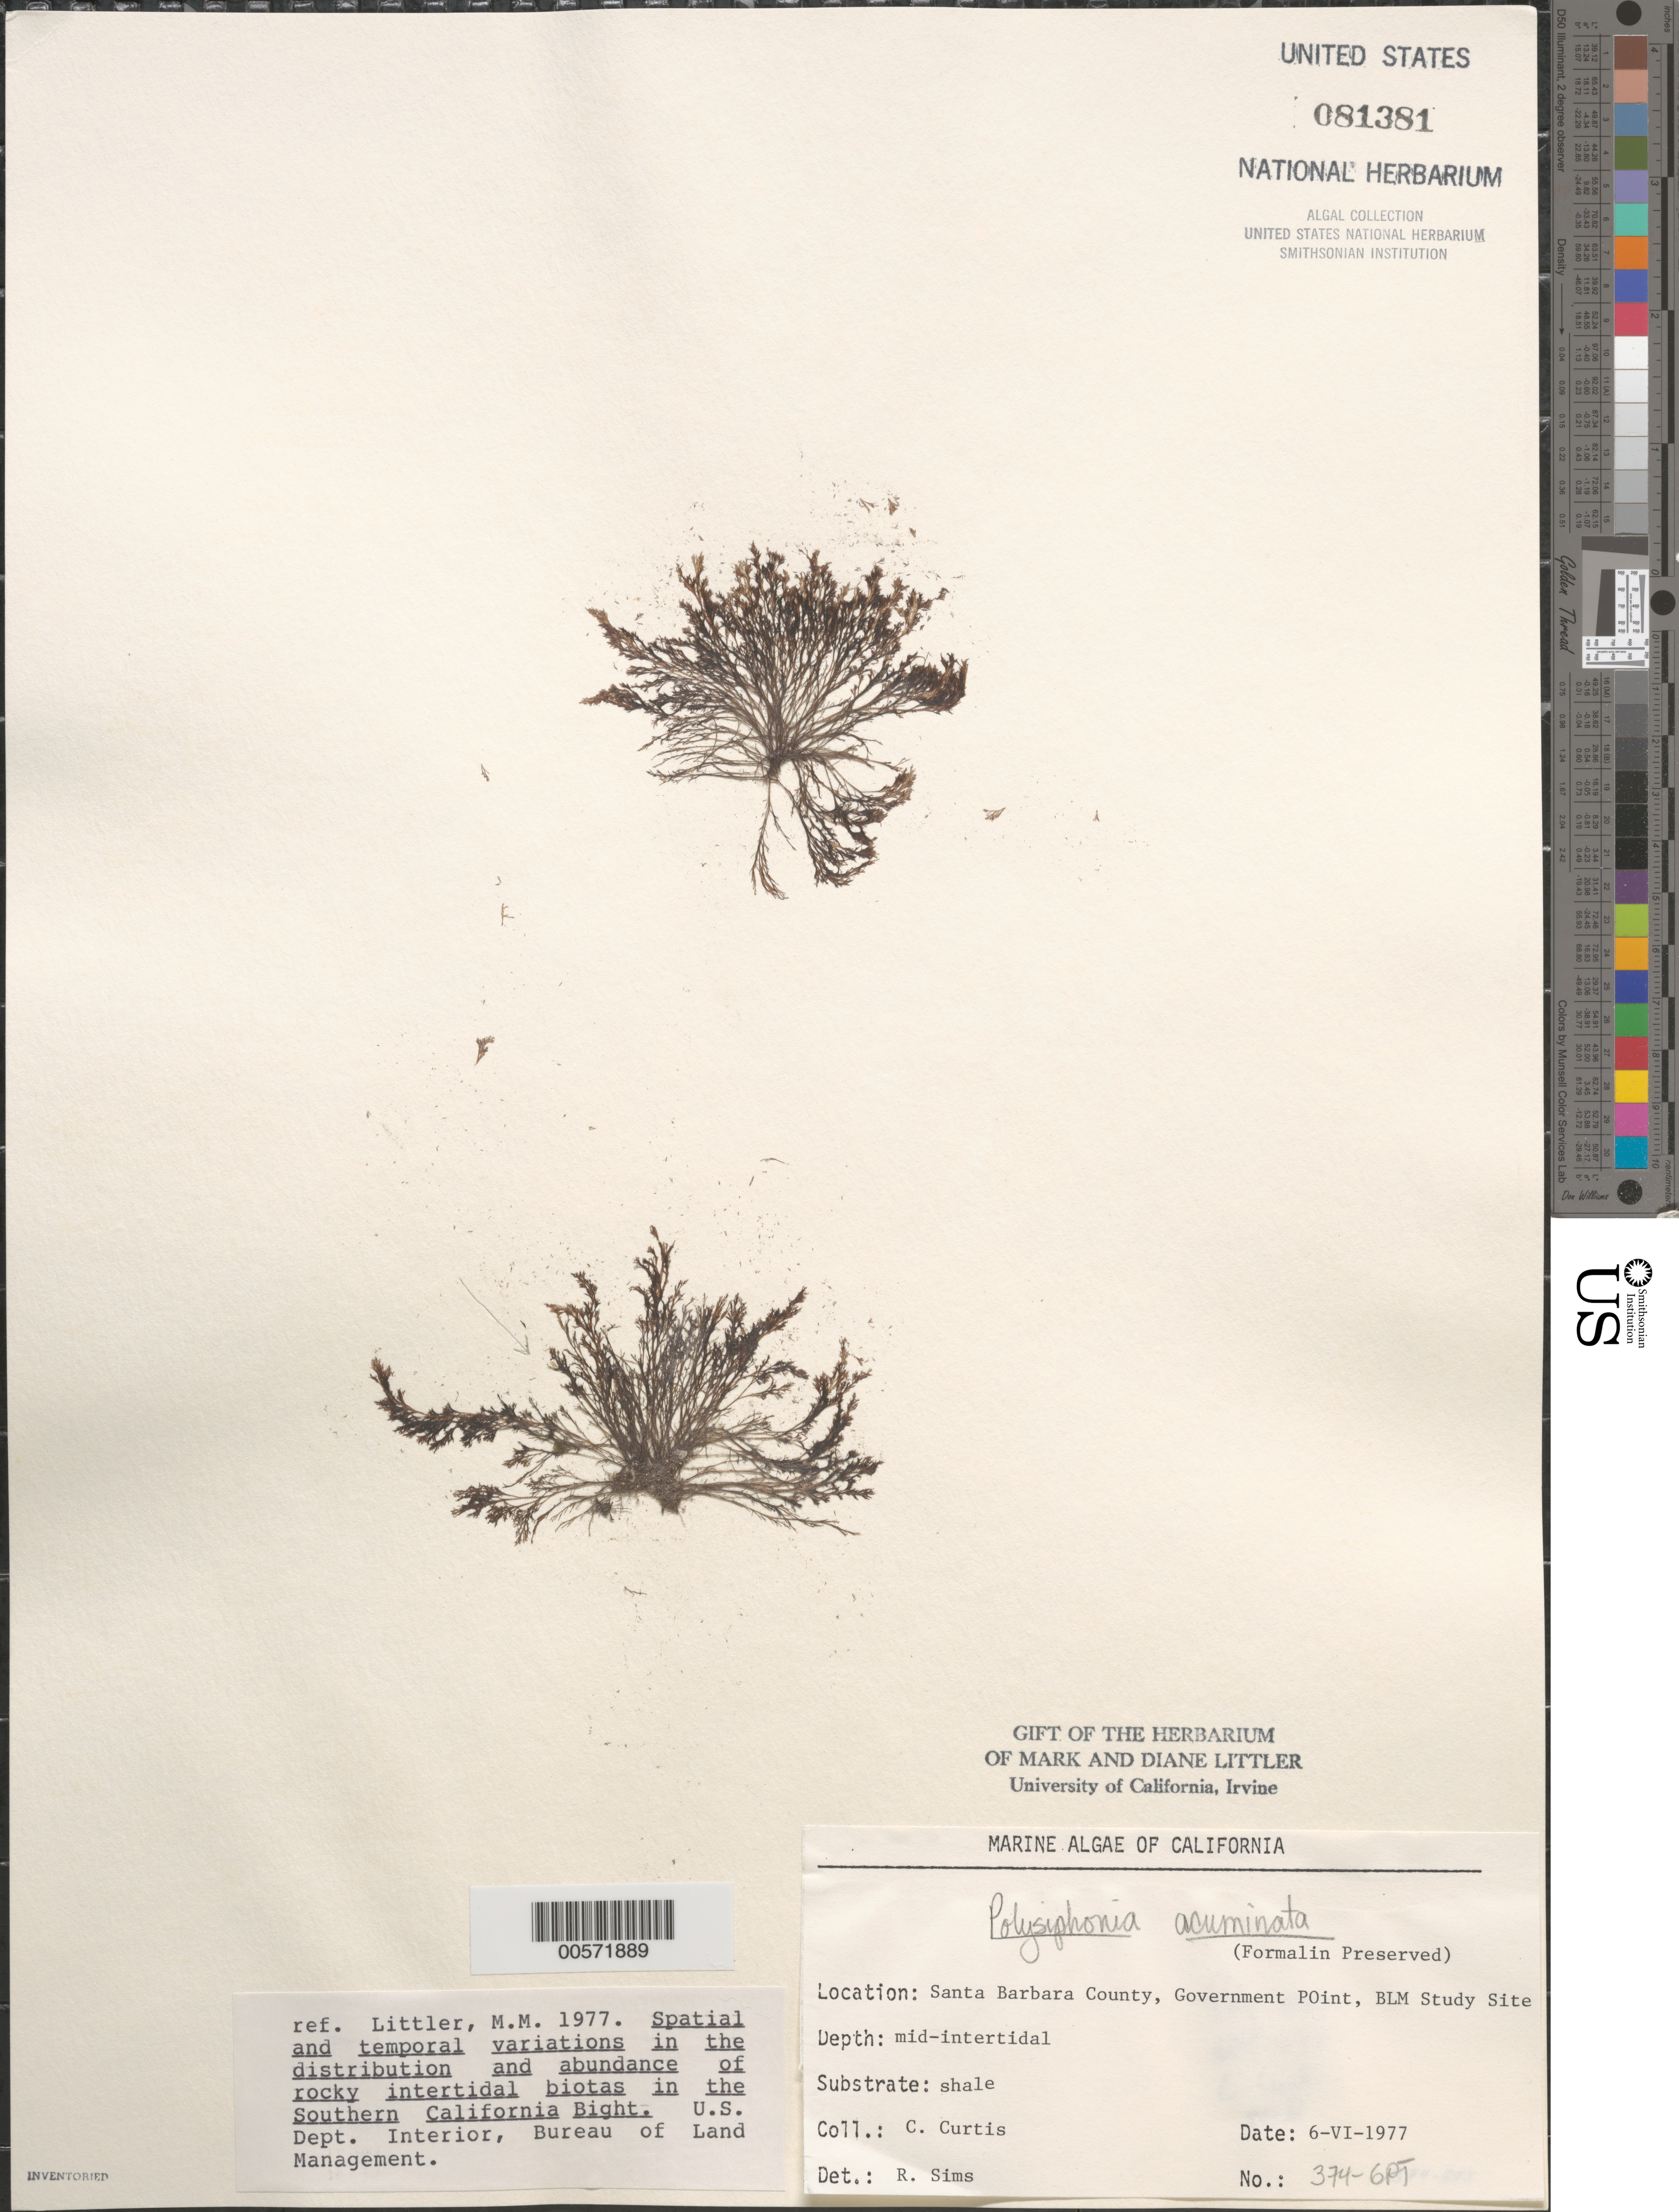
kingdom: Plantae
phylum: Rhodophyta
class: Florideophyceae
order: Ceramiales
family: Rhodomelaceae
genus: Polysiphonia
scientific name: Polysiphonia acuminata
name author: N.L. Gardner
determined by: Sims, Robert H.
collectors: C. Curtis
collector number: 374-gpt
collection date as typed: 06 Jun 1977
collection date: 1977-06-06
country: United States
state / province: California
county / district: Santa Barbara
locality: Government Point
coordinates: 34 26'31"N, 120 24'06"W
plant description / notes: BLM-SOCALBIGHT Rocky Intertidal Survey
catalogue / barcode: US 81381